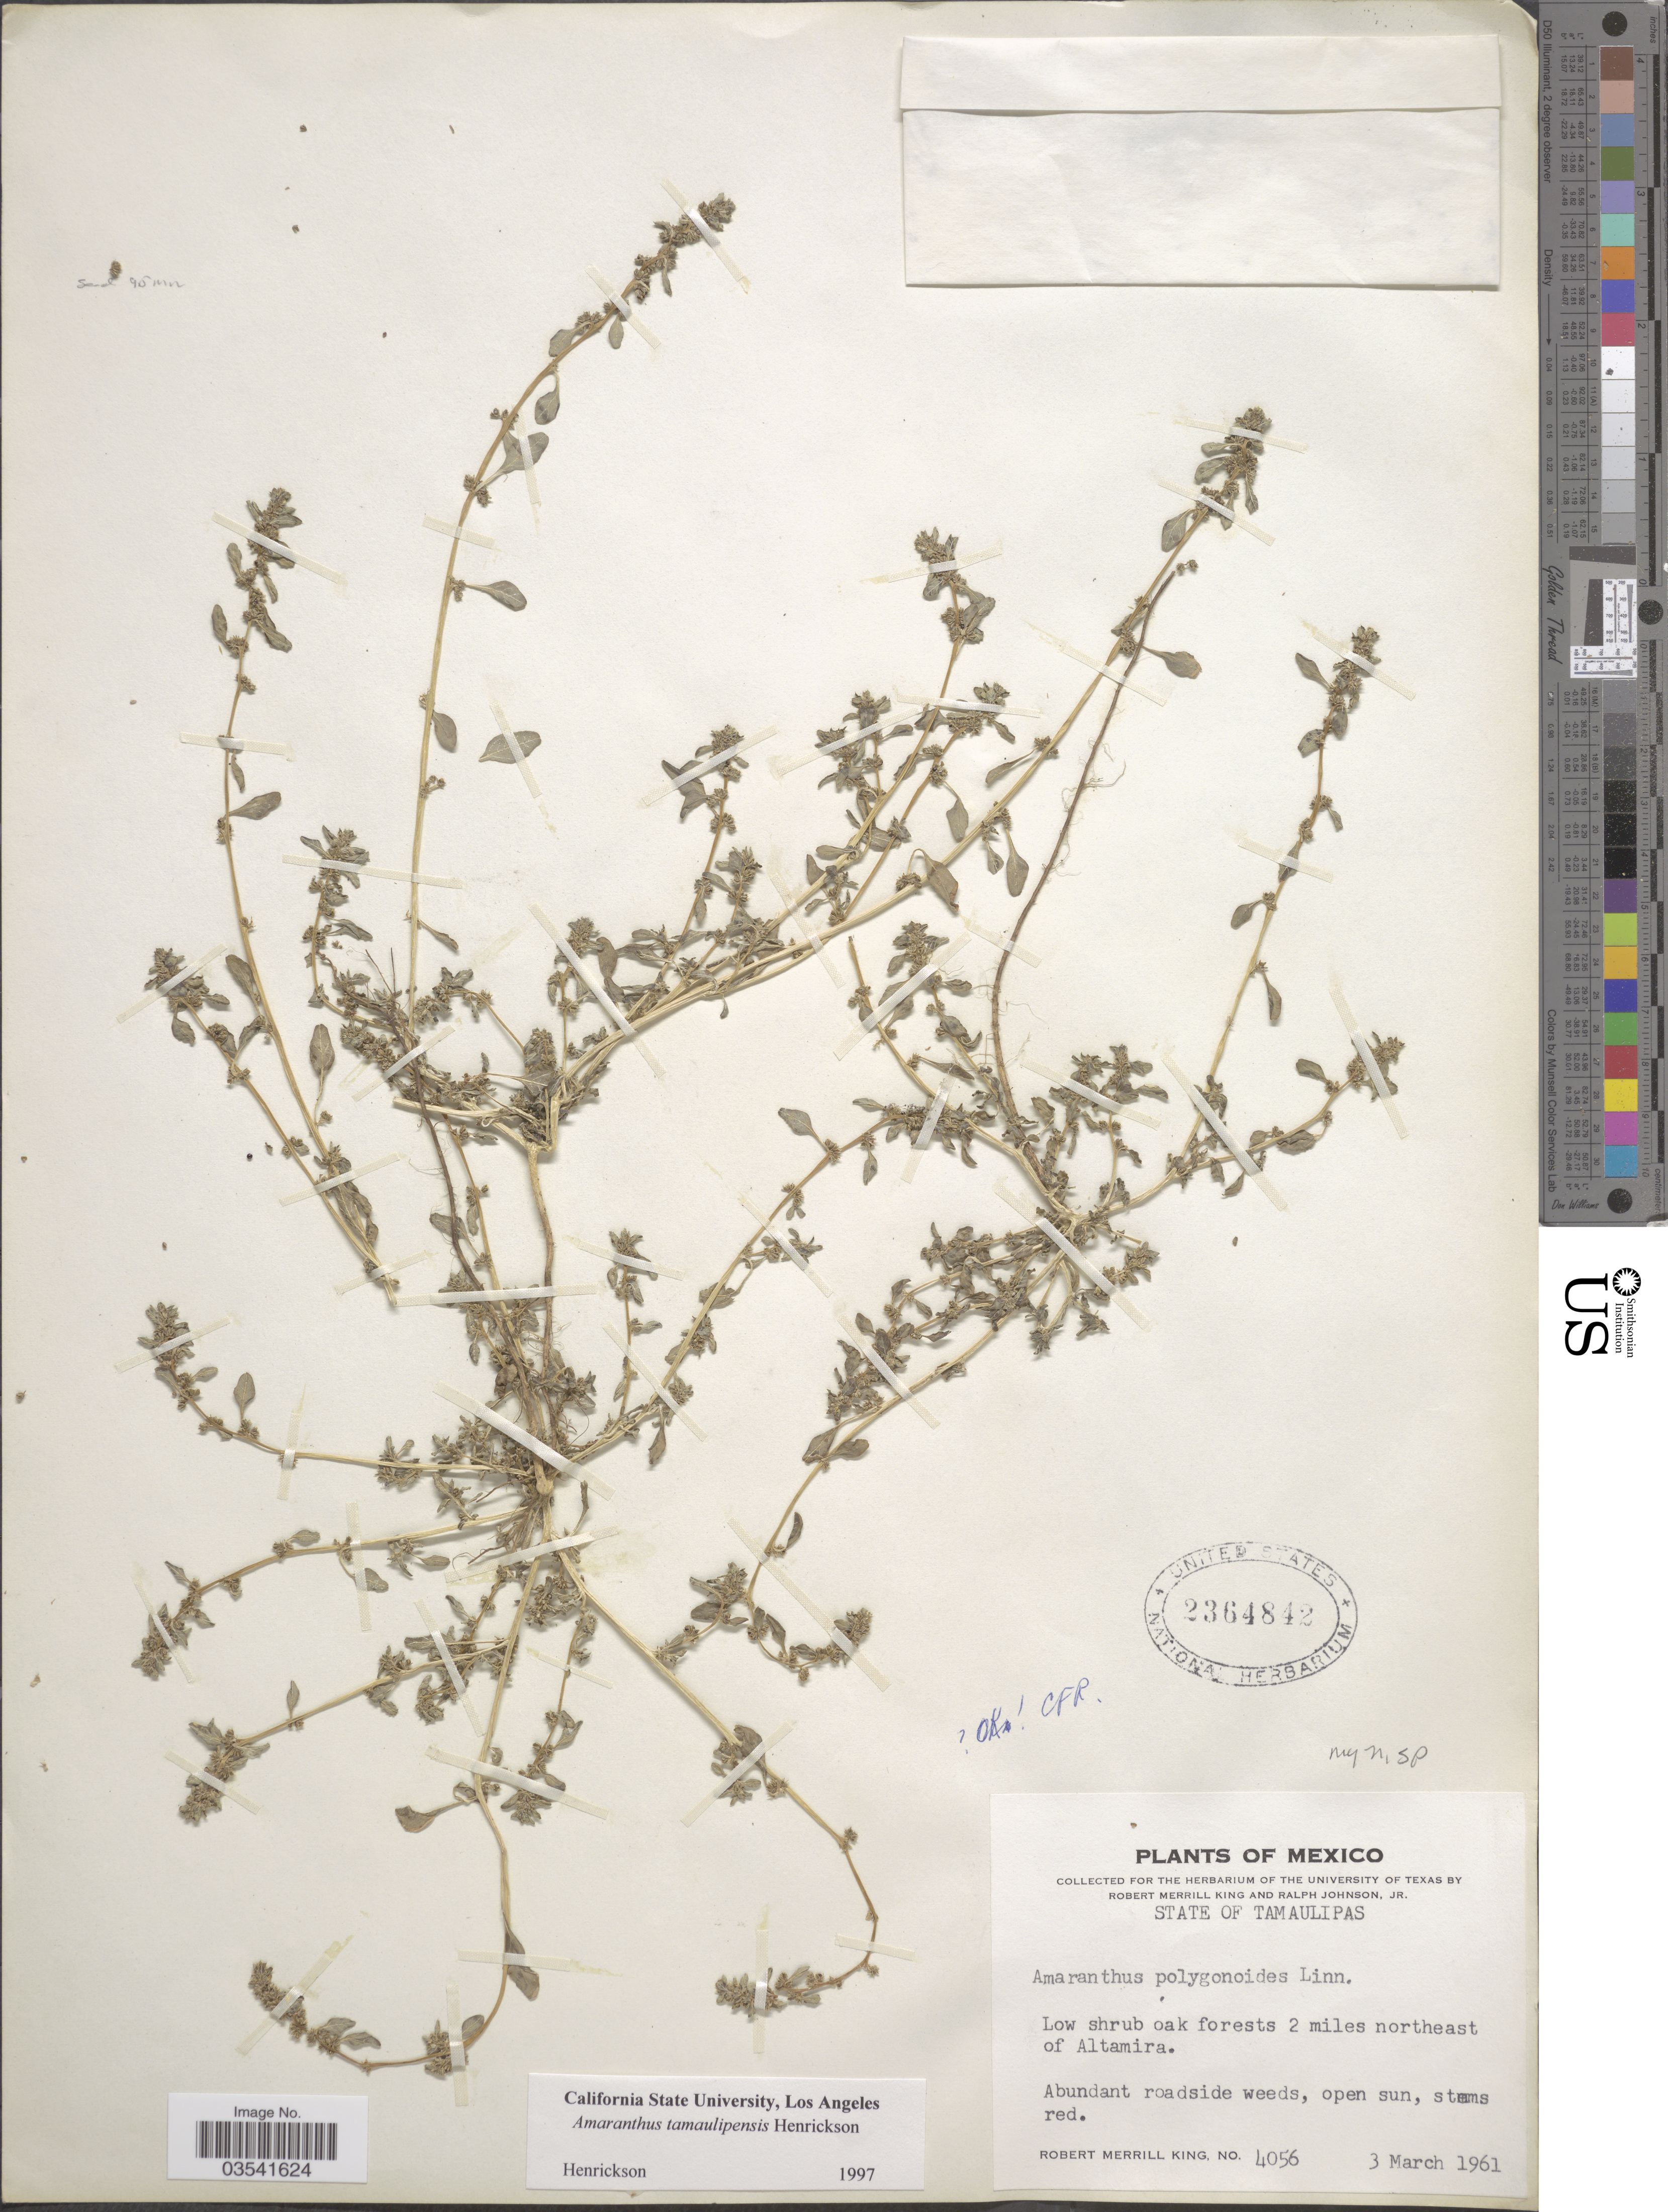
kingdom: Plantae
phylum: Tracheophyta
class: Magnoliopsida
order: Caryophyllales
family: Amaranthaceae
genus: Amaranthus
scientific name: Amaranthus polygonoides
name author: L.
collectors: R. M. King & R. Johnson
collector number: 4056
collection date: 1961-03-03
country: Mexico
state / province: Tamaulipas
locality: Low shrub oak forests 2 miles northeast of Altamira.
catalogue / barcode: US 2364842